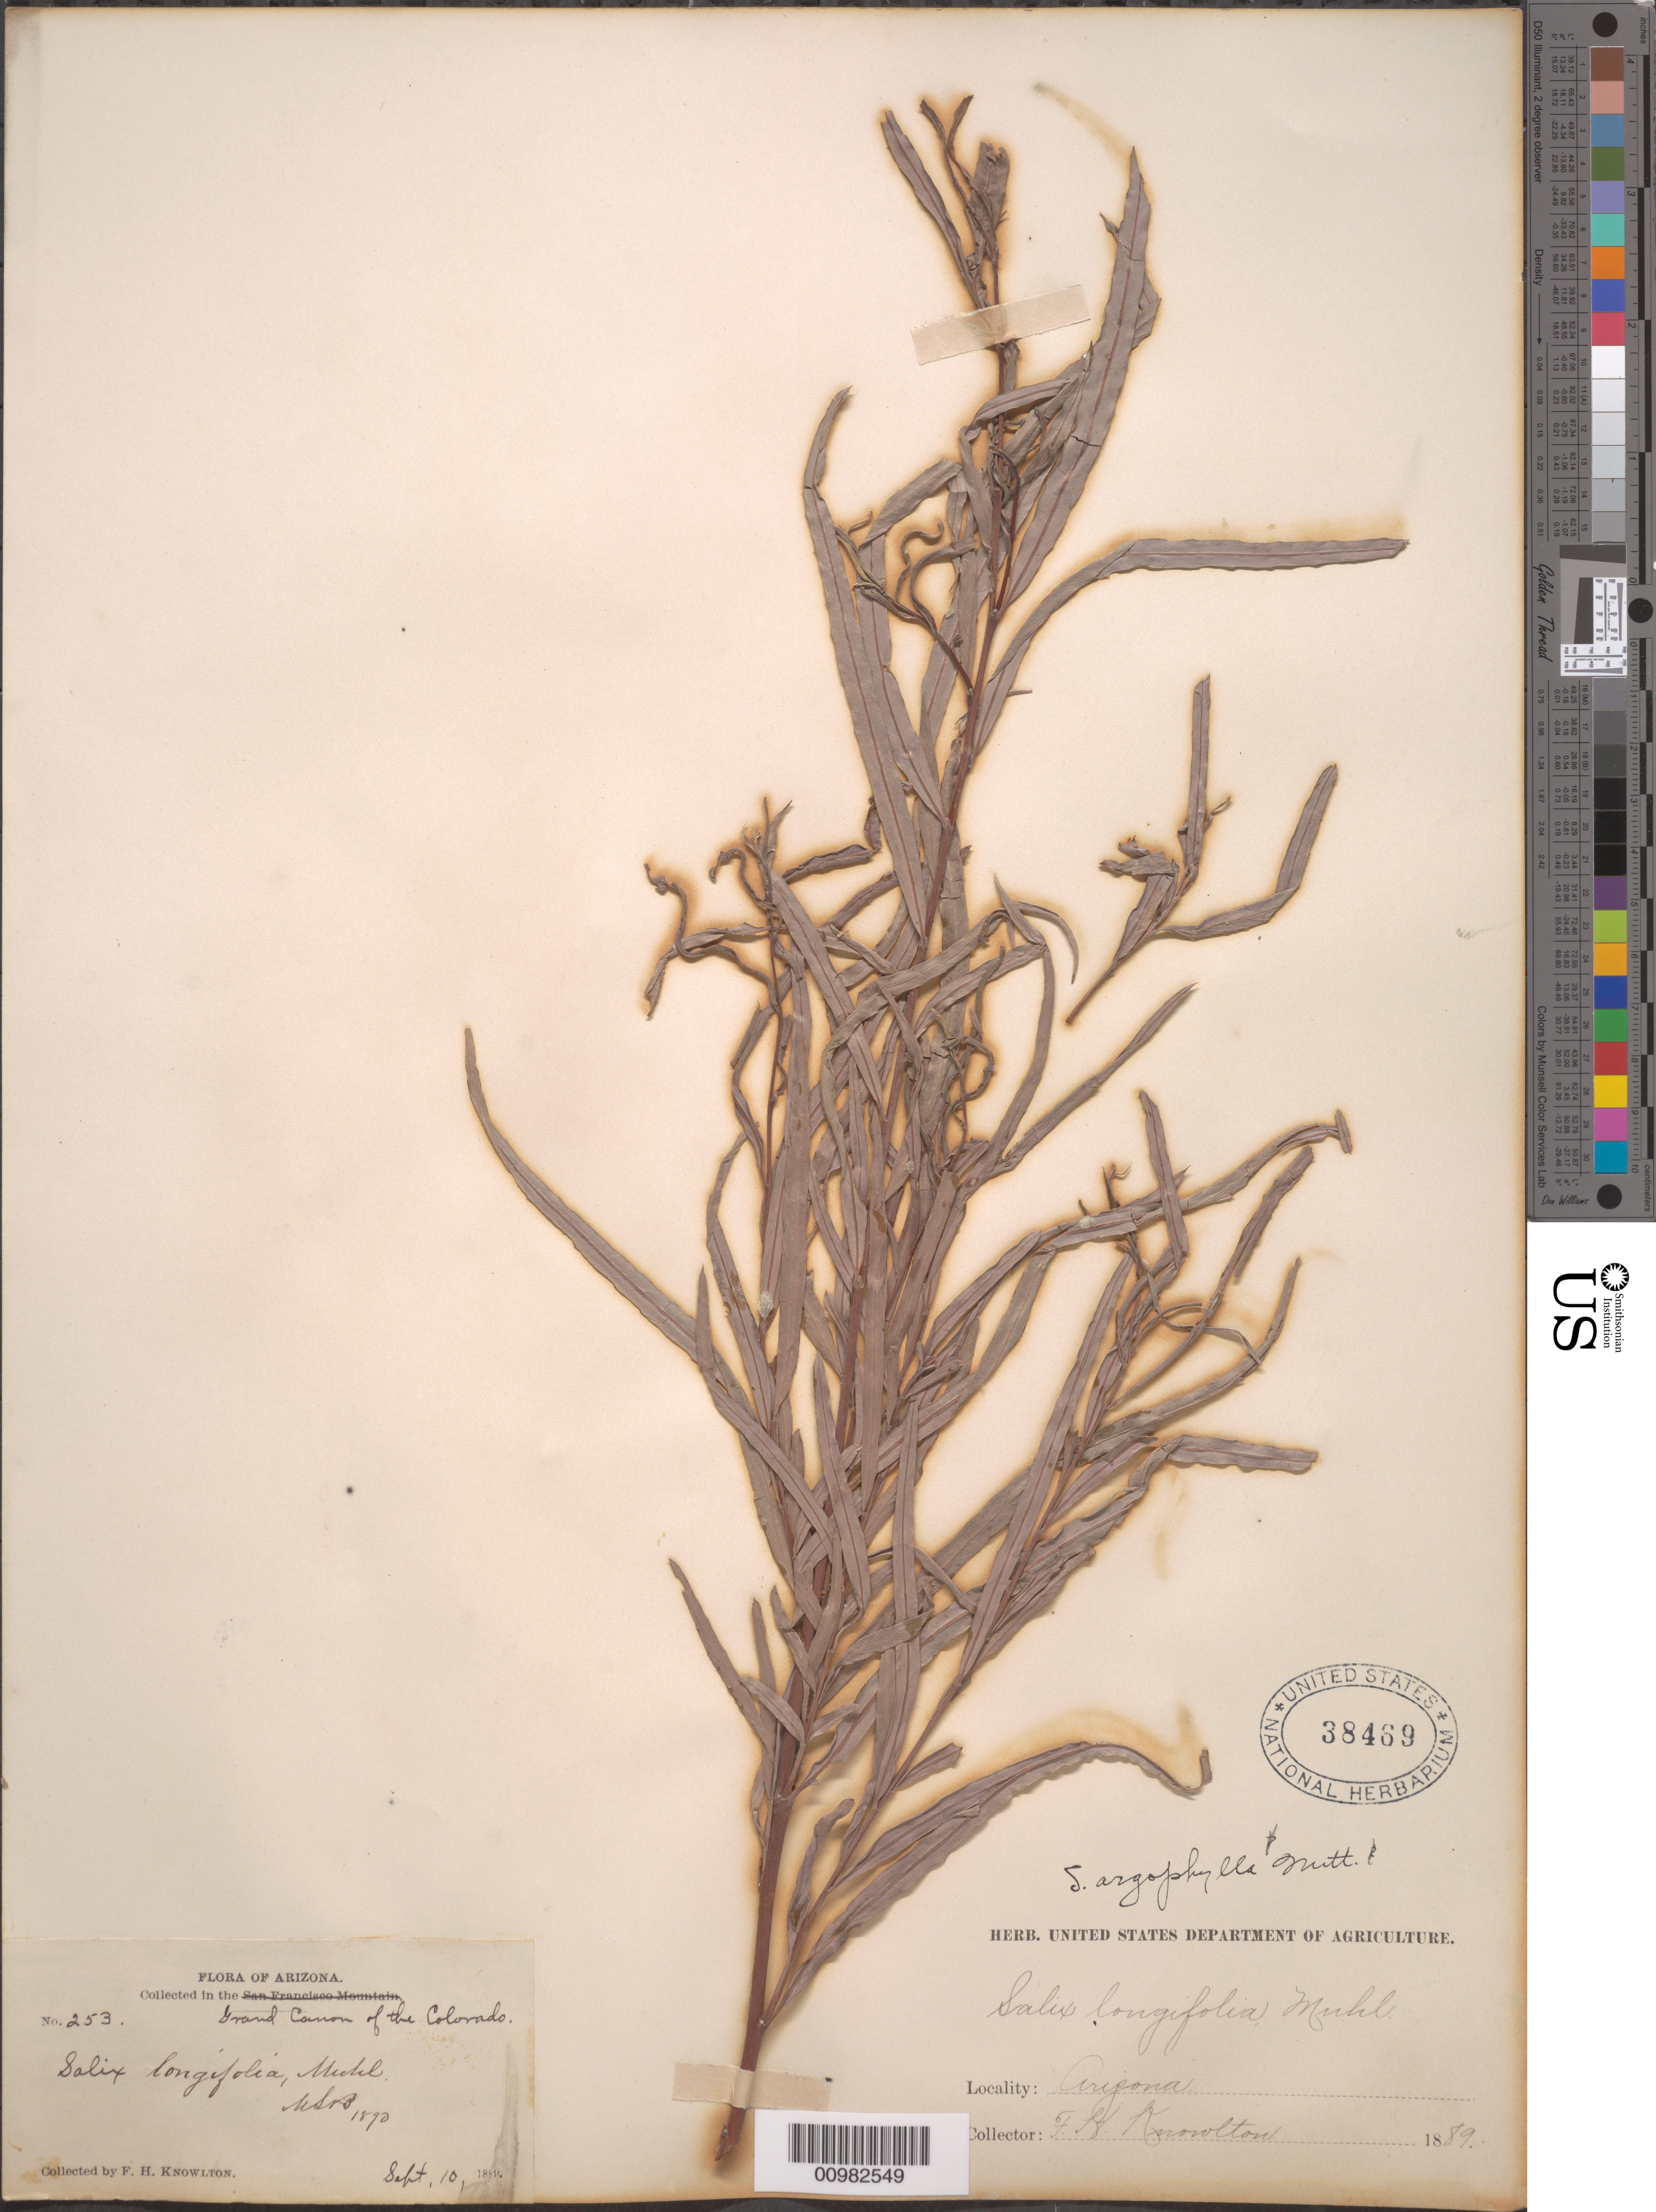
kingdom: Plantae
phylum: Tracheophyta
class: Magnoliopsida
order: Malpighiales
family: Salicaceae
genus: Salix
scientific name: Salix exigua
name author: Nutt.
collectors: F. H. Knowlton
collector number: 253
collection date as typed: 10 Sep 1889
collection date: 1889-09-10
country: United States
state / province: Arizona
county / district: Coconino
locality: Grand Canyon of the Colorado.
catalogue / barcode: US 38469